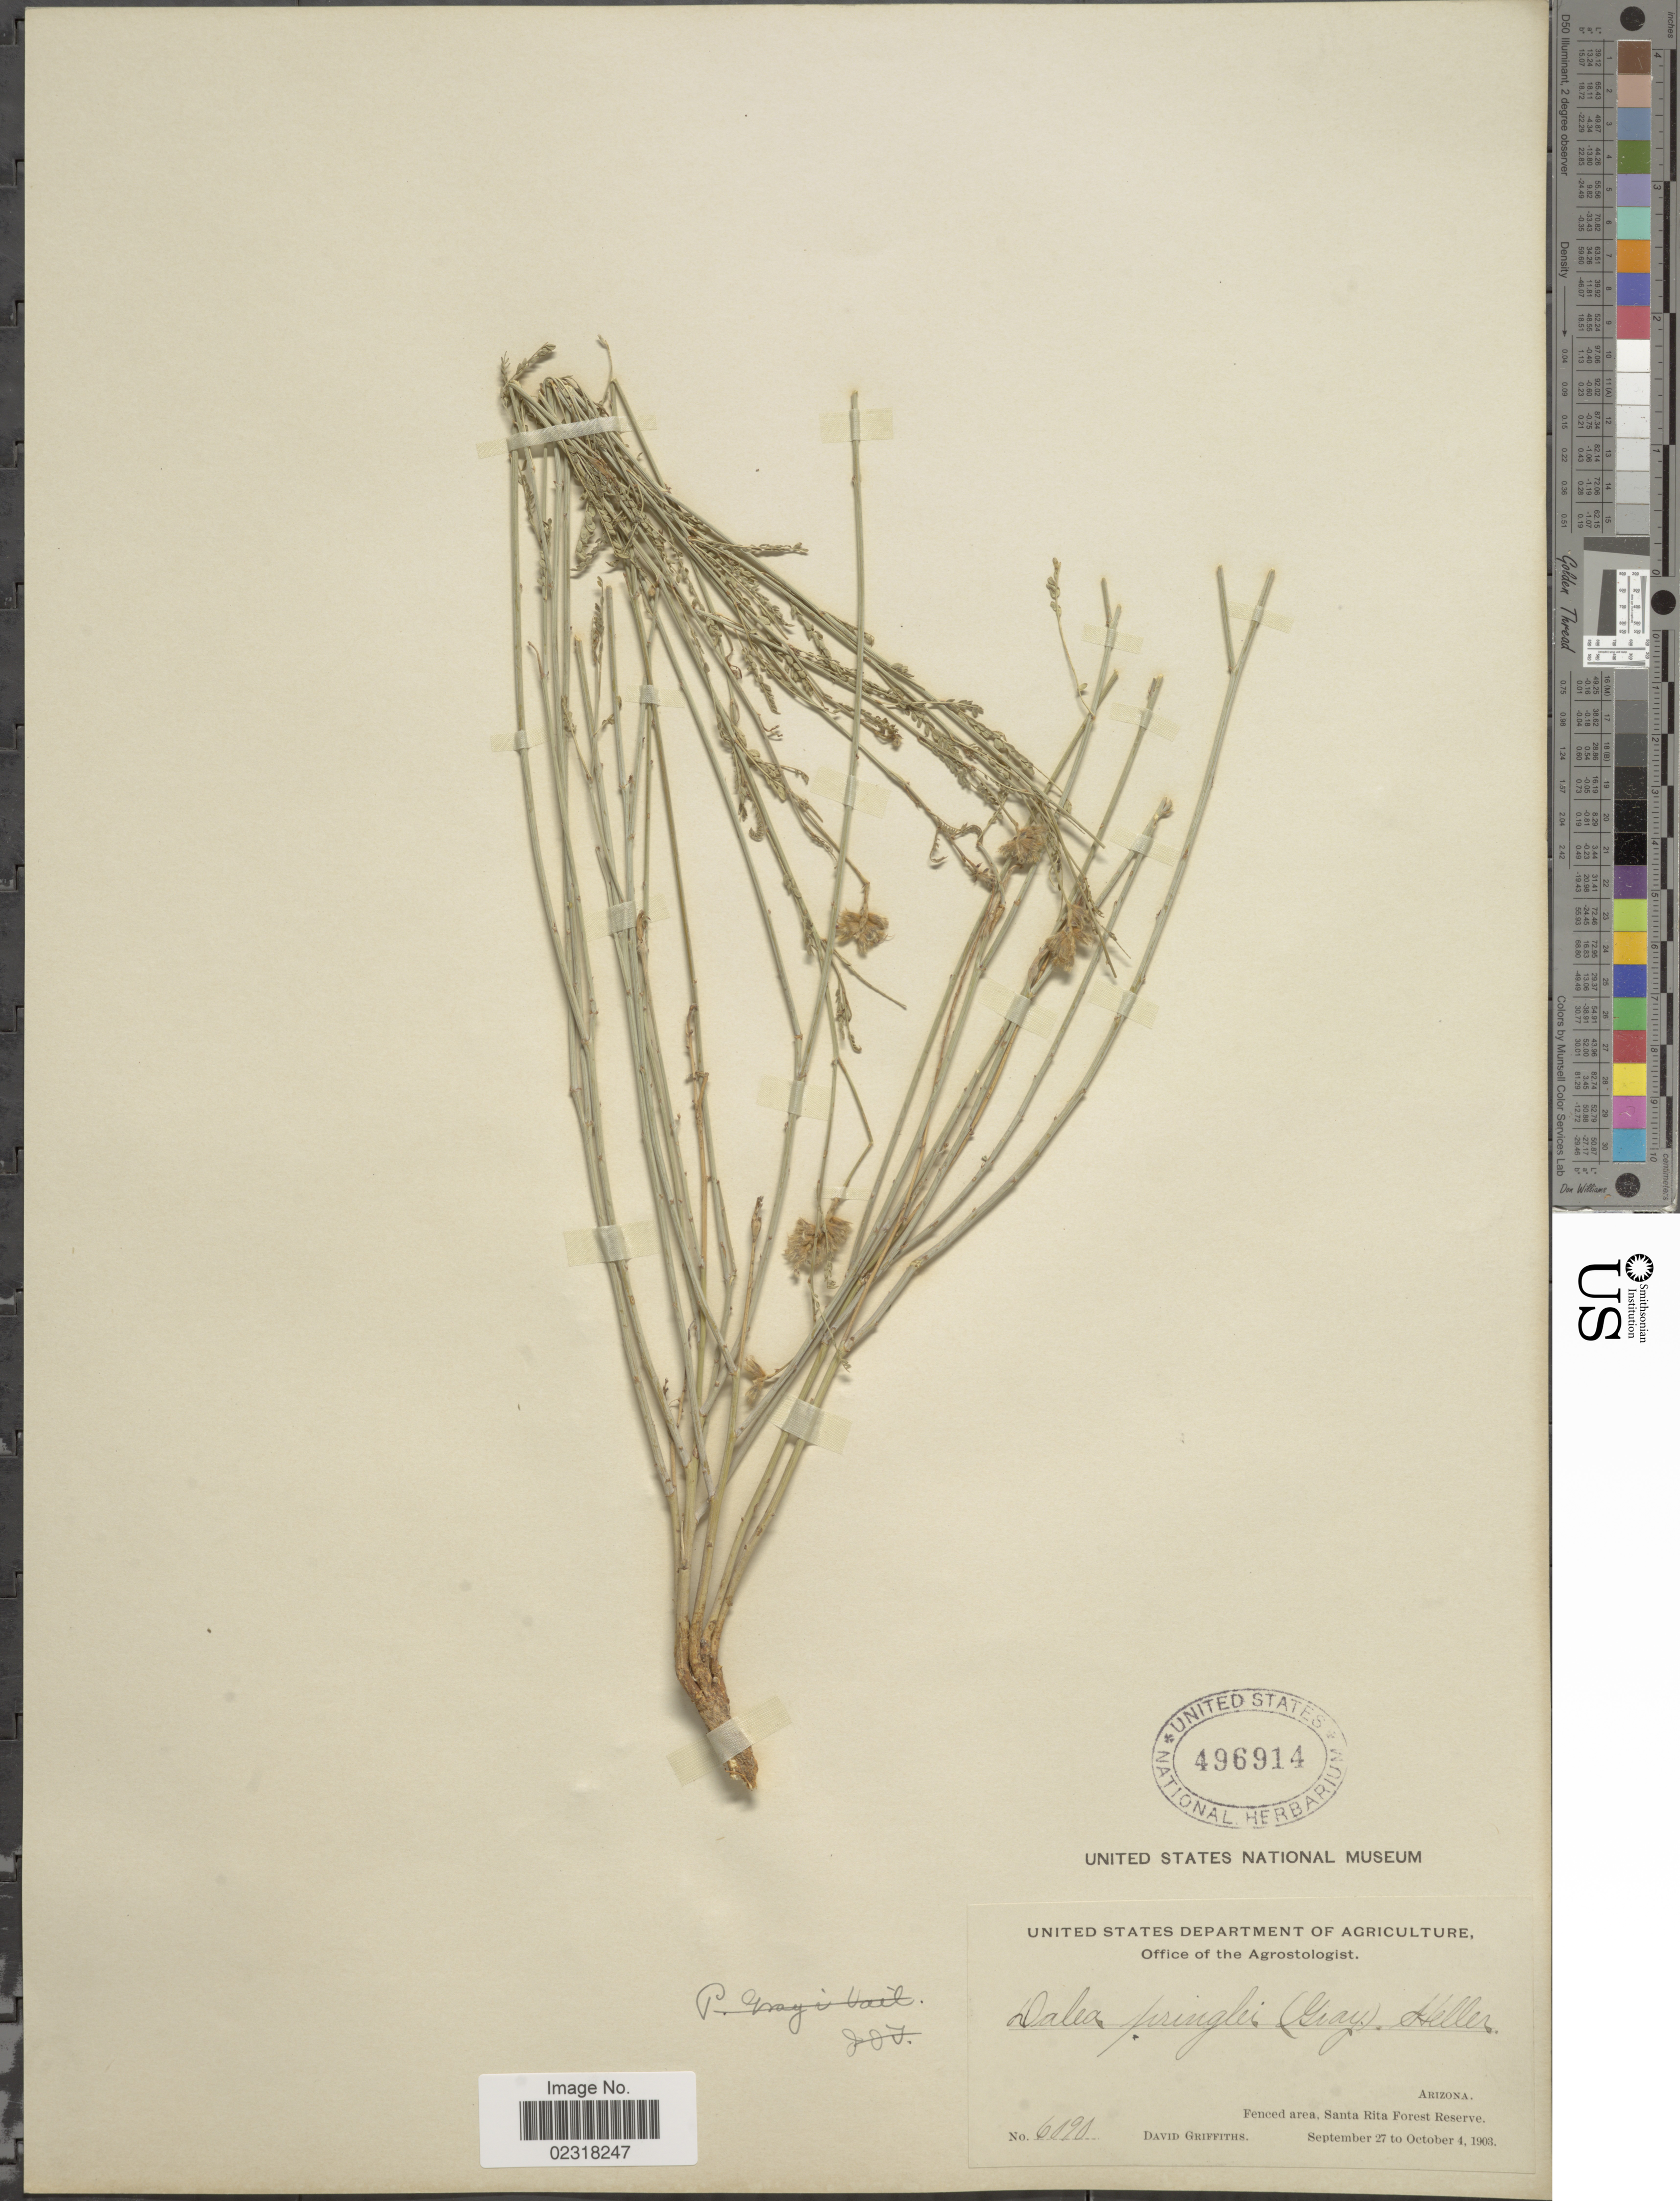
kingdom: Plantae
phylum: Tracheophyta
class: Magnoliopsida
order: Fabales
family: Fabaceae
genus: Dalea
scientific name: Dalea pringlei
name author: A. Gray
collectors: D. Griffiths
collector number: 6090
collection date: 1903-09-27/1903-10-04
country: United States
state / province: Arizona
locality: Fenced area, Santa Rita Forest Reserve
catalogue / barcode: US 496914